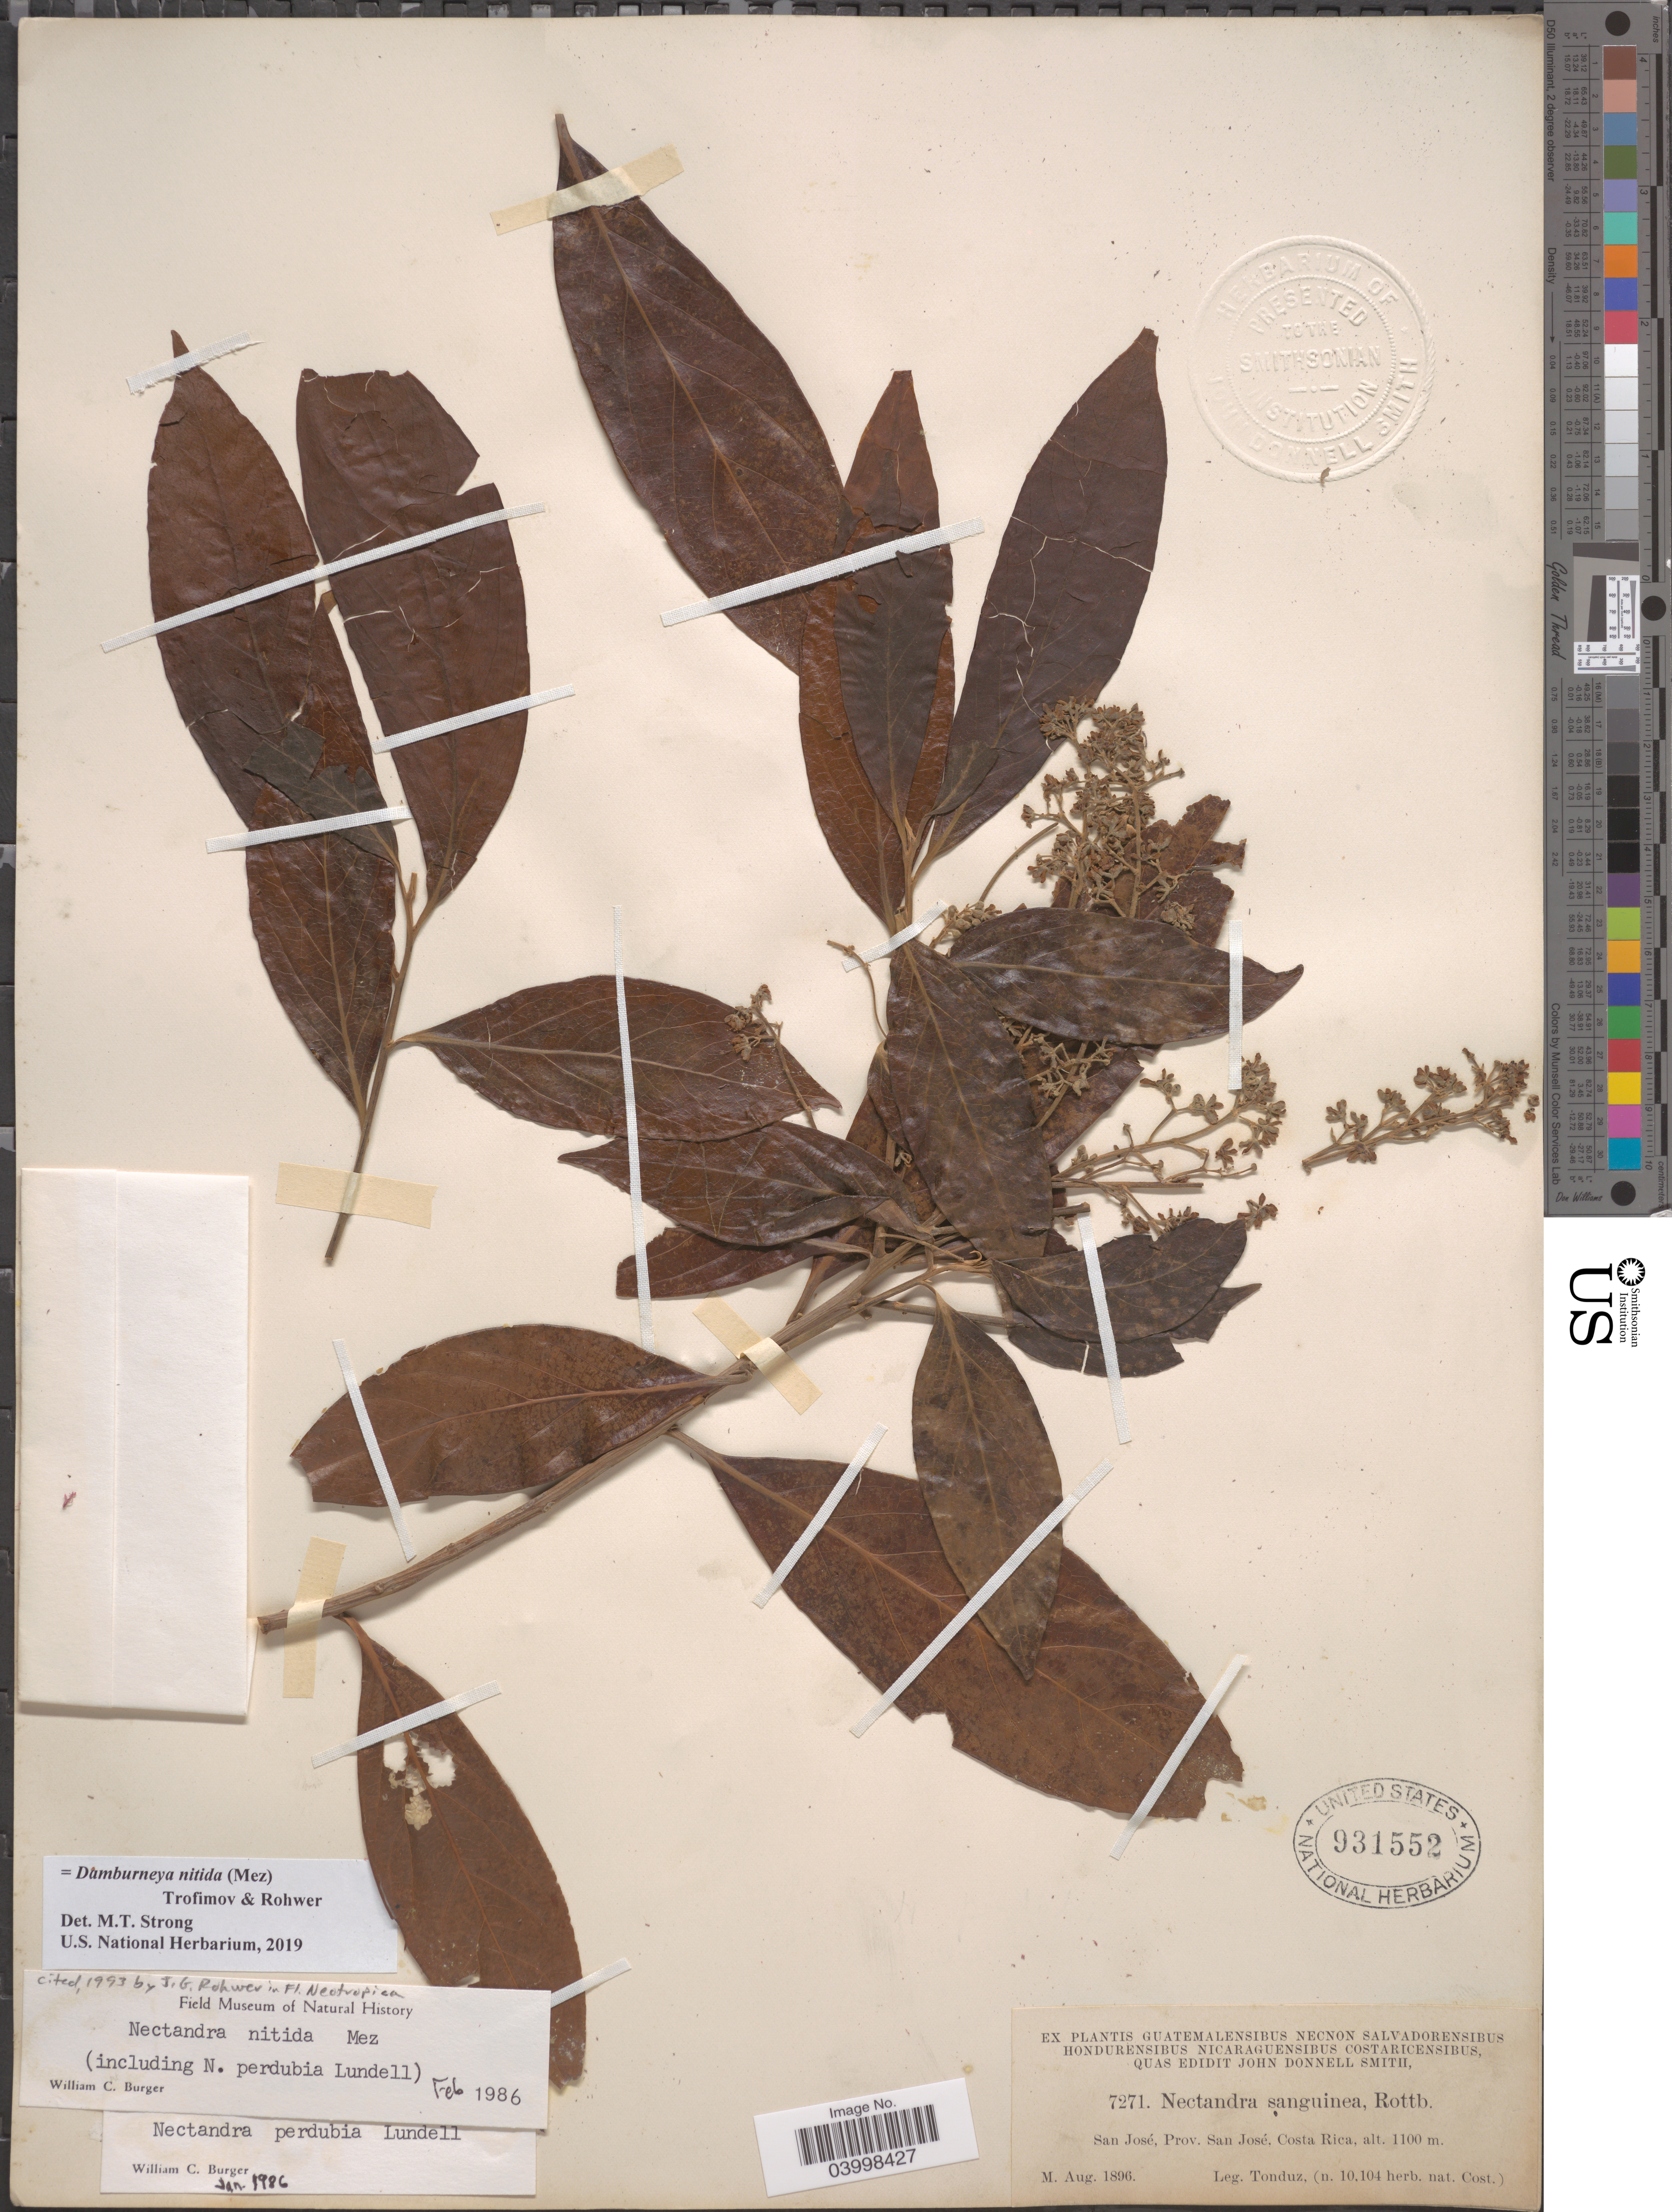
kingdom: Plantae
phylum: Tracheophyta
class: Magnoliopsida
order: Laurales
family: Lauraceae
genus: Damburneya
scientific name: Damburneya nitida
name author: (Mez) Trofimov & Rohwer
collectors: Tonduz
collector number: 7271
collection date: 1896-08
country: Costa Rica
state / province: San José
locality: San José.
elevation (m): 1100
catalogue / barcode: US 931552